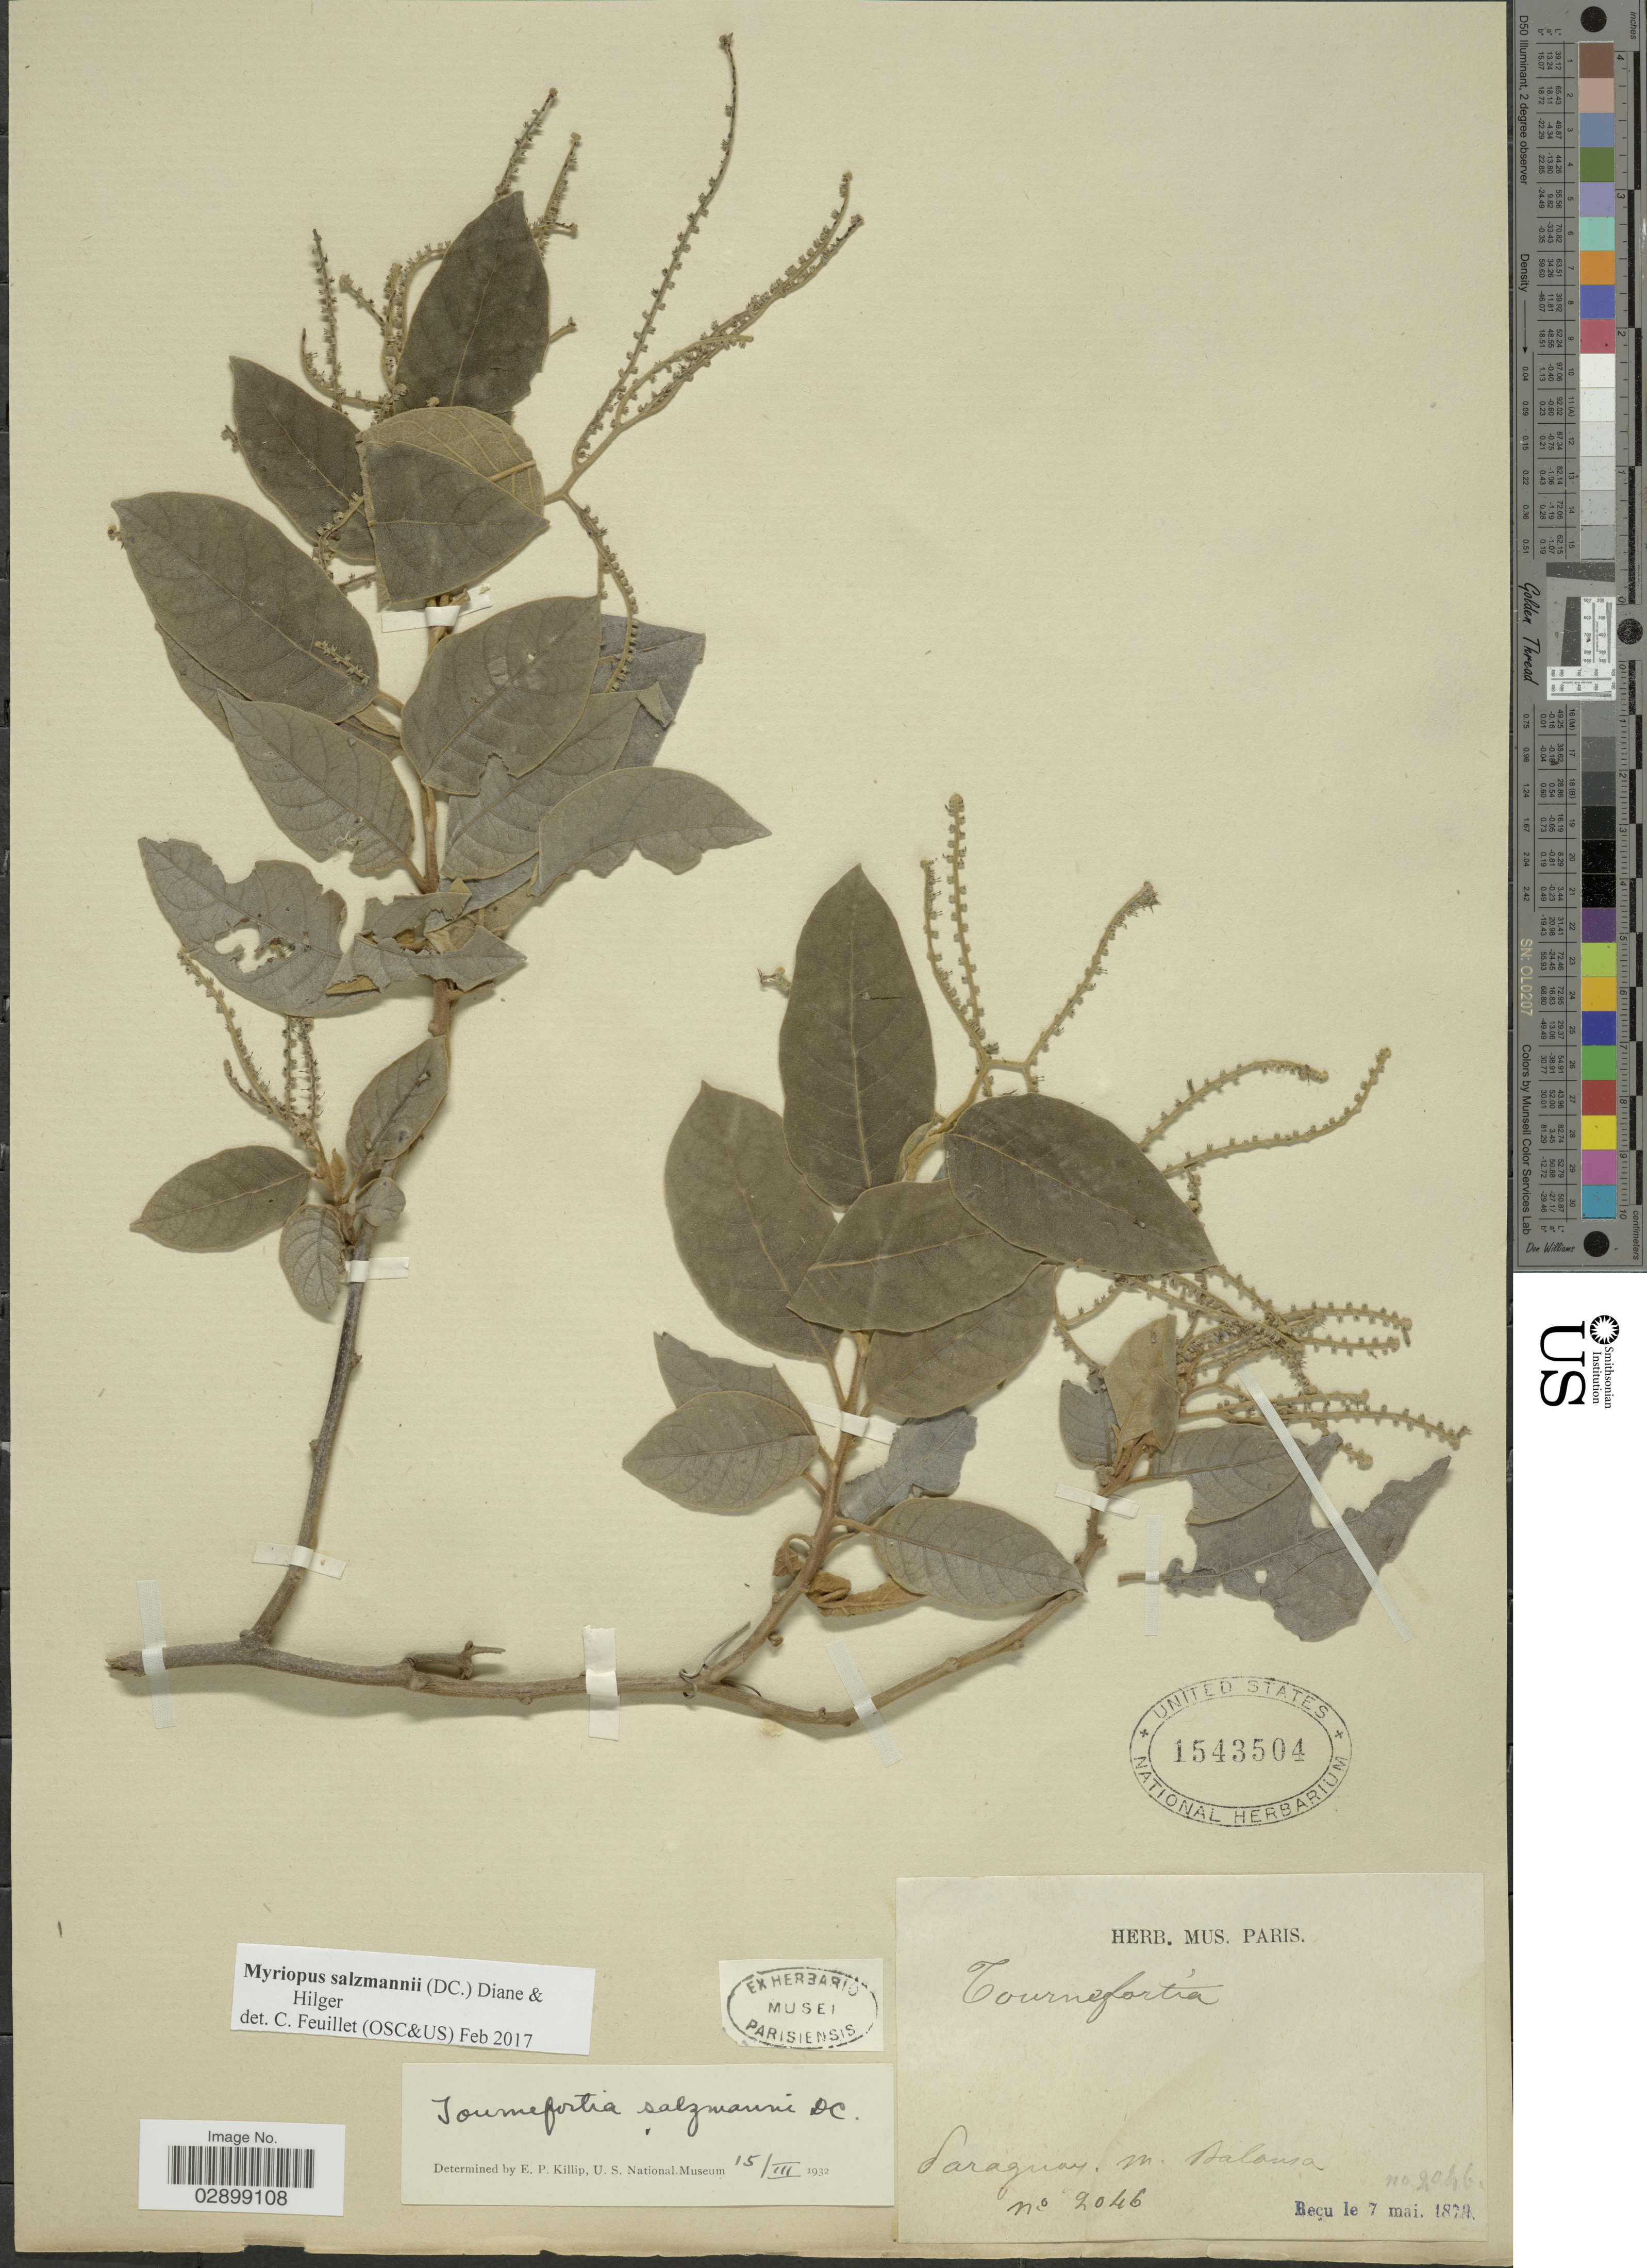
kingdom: Plantae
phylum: Tracheophyta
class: Magnoliopsida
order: Boraginales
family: Heliotropiaceae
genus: Myriopus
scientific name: Myriopus salzmannii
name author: (DC.) Diane & Hilger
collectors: B. Balansa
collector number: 2046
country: Paraguay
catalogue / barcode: US 1543504